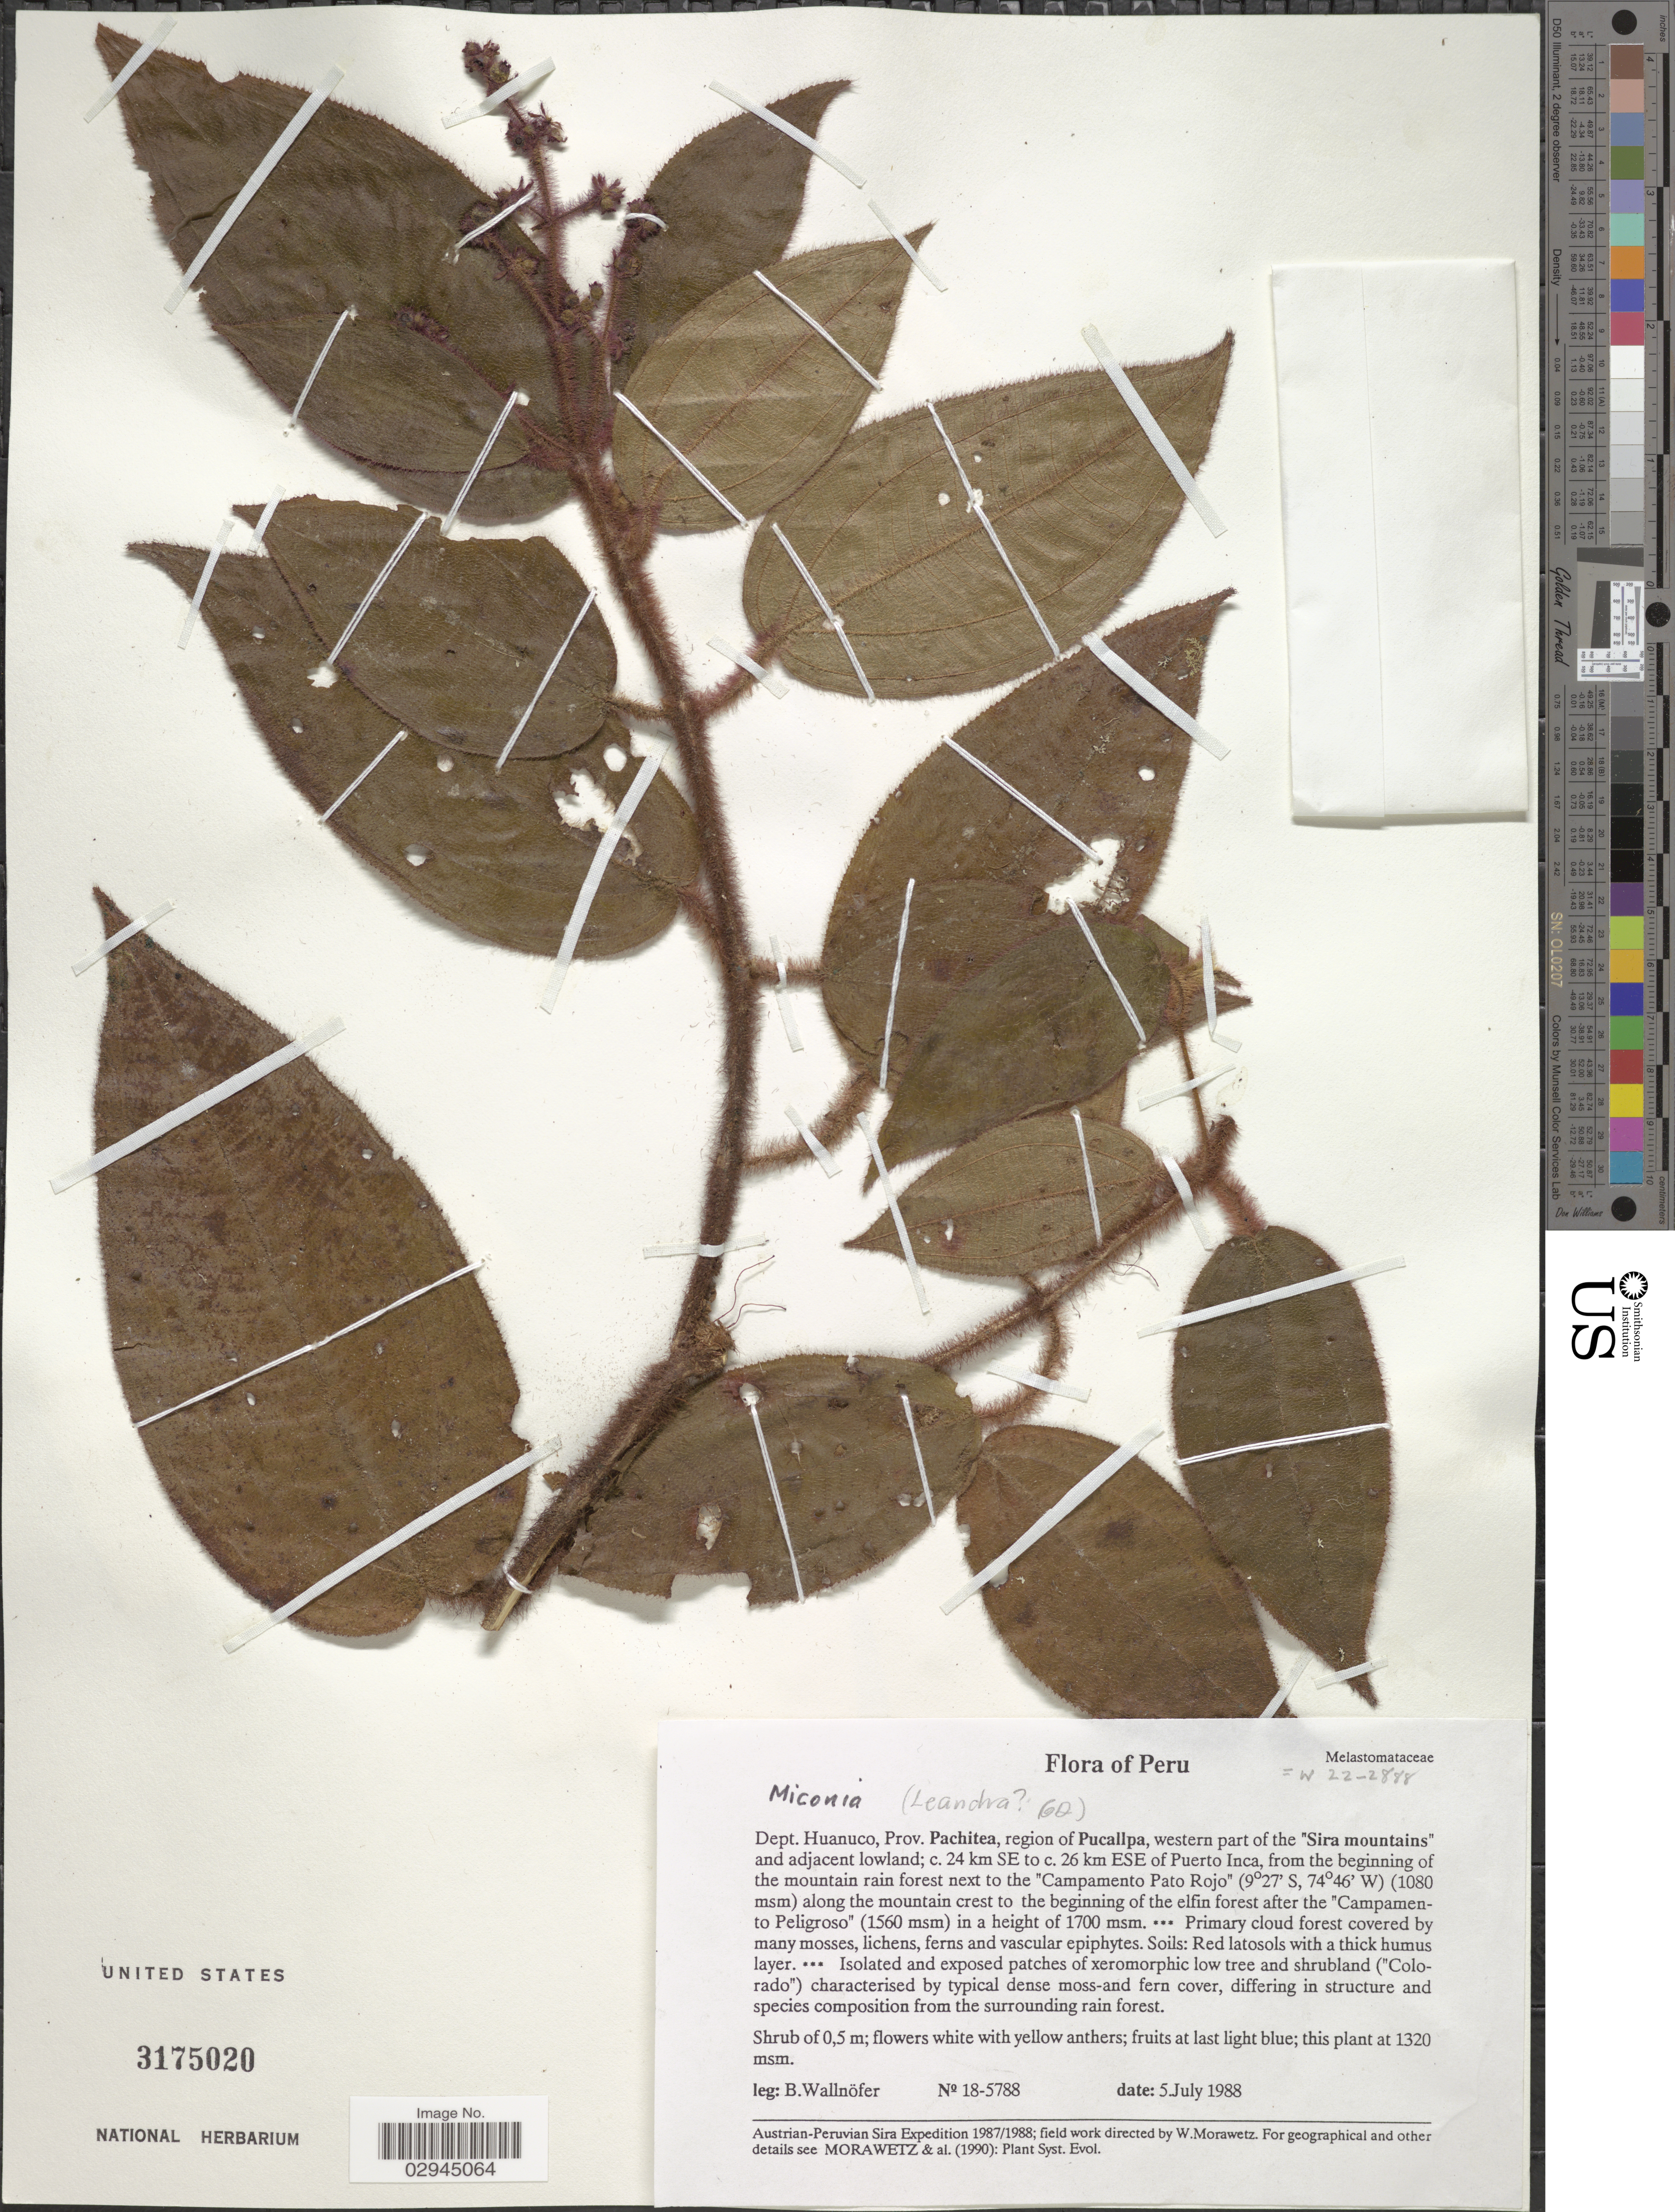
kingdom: Plantae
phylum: Tracheophyta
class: Magnoliopsida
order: Myrtales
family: Melastomataceae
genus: Miconia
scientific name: Miconia sp.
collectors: B. Wallnöfer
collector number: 18-5788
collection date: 1988-07-05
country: Peru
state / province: Huánuco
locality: Dept. Huanuco, Prov. Pachitea, region of Pucallpa, western part of the "Sira mountains" and adjacent lowland; c. 24 km SE to c. 26 km ESE of Puerto Inca, from the beginning of the mountain rain forest next to the "Campamento Pato Rojo" along the mountain crest to the beginning of the elfin forest after the "Campamento Peligroso".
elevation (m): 1320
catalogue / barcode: US 3175020